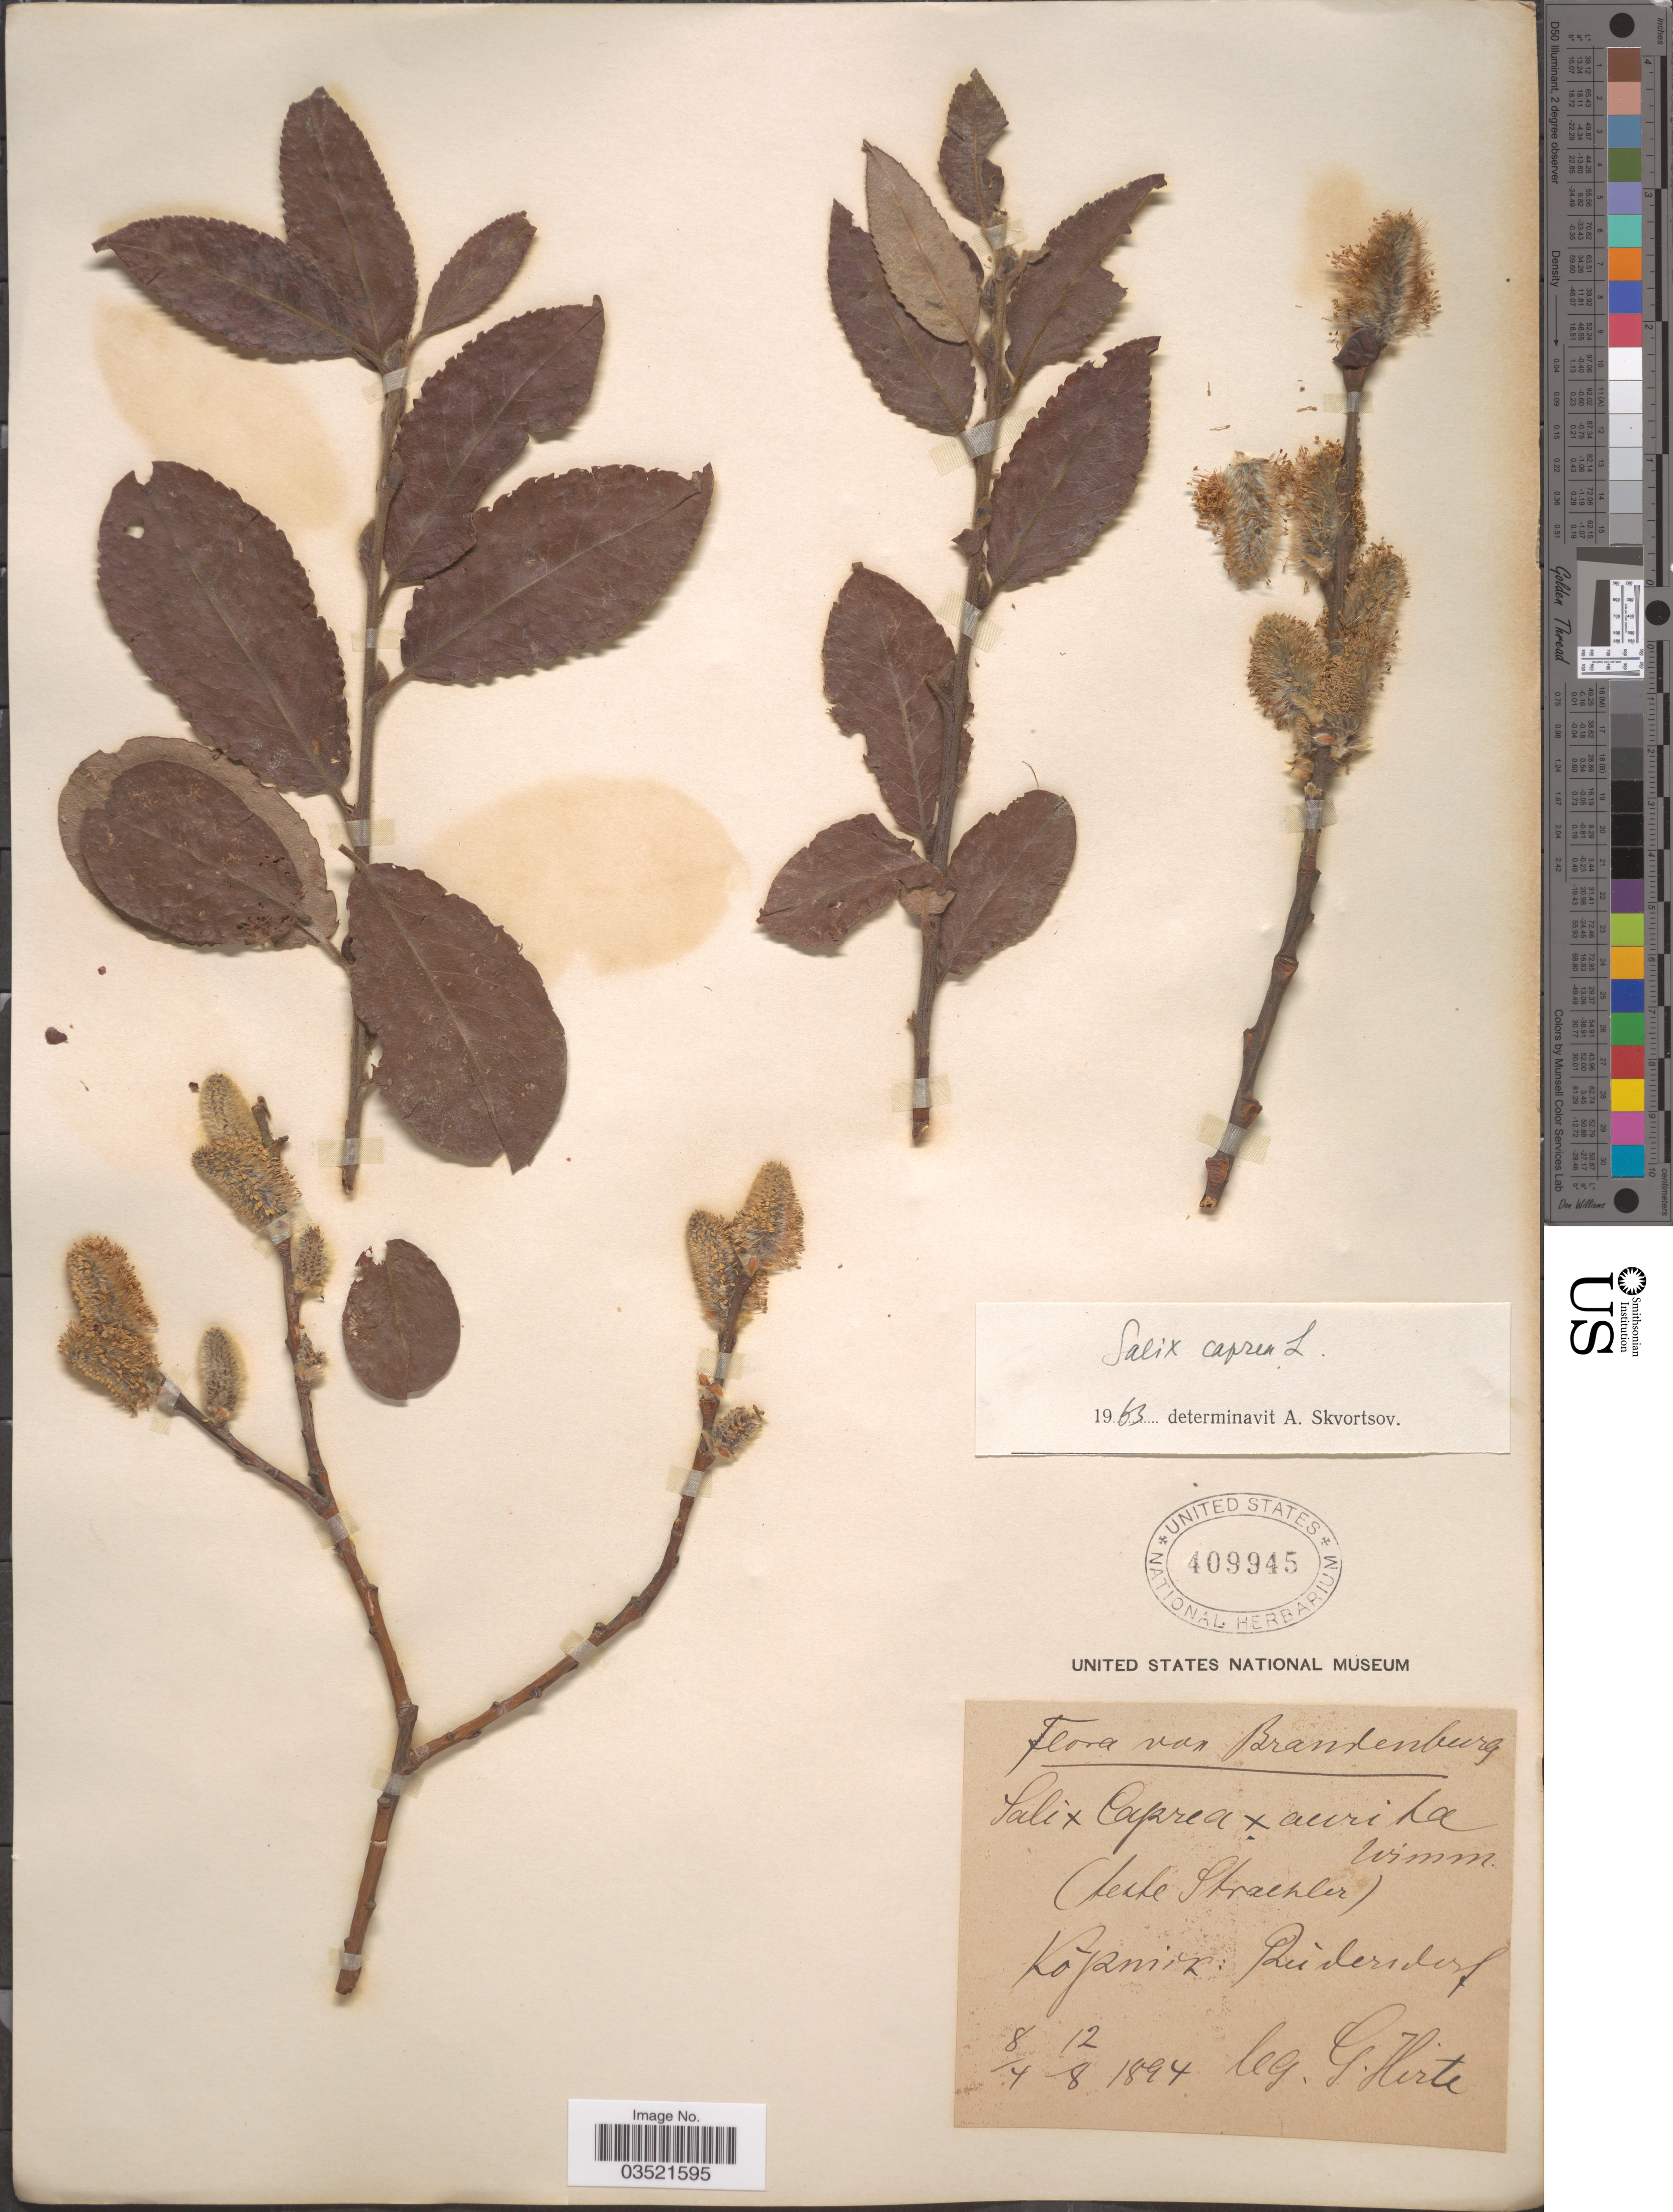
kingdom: Plantae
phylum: Tracheophyta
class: Magnoliopsida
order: Malpighiales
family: Salicaceae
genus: Salix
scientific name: Salix caprea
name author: L.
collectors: G. Hirte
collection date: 1894-04-08/1894-08-12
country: Germany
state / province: Brandenburg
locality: Kópenick: Rúdersdorf.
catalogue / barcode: US 409945